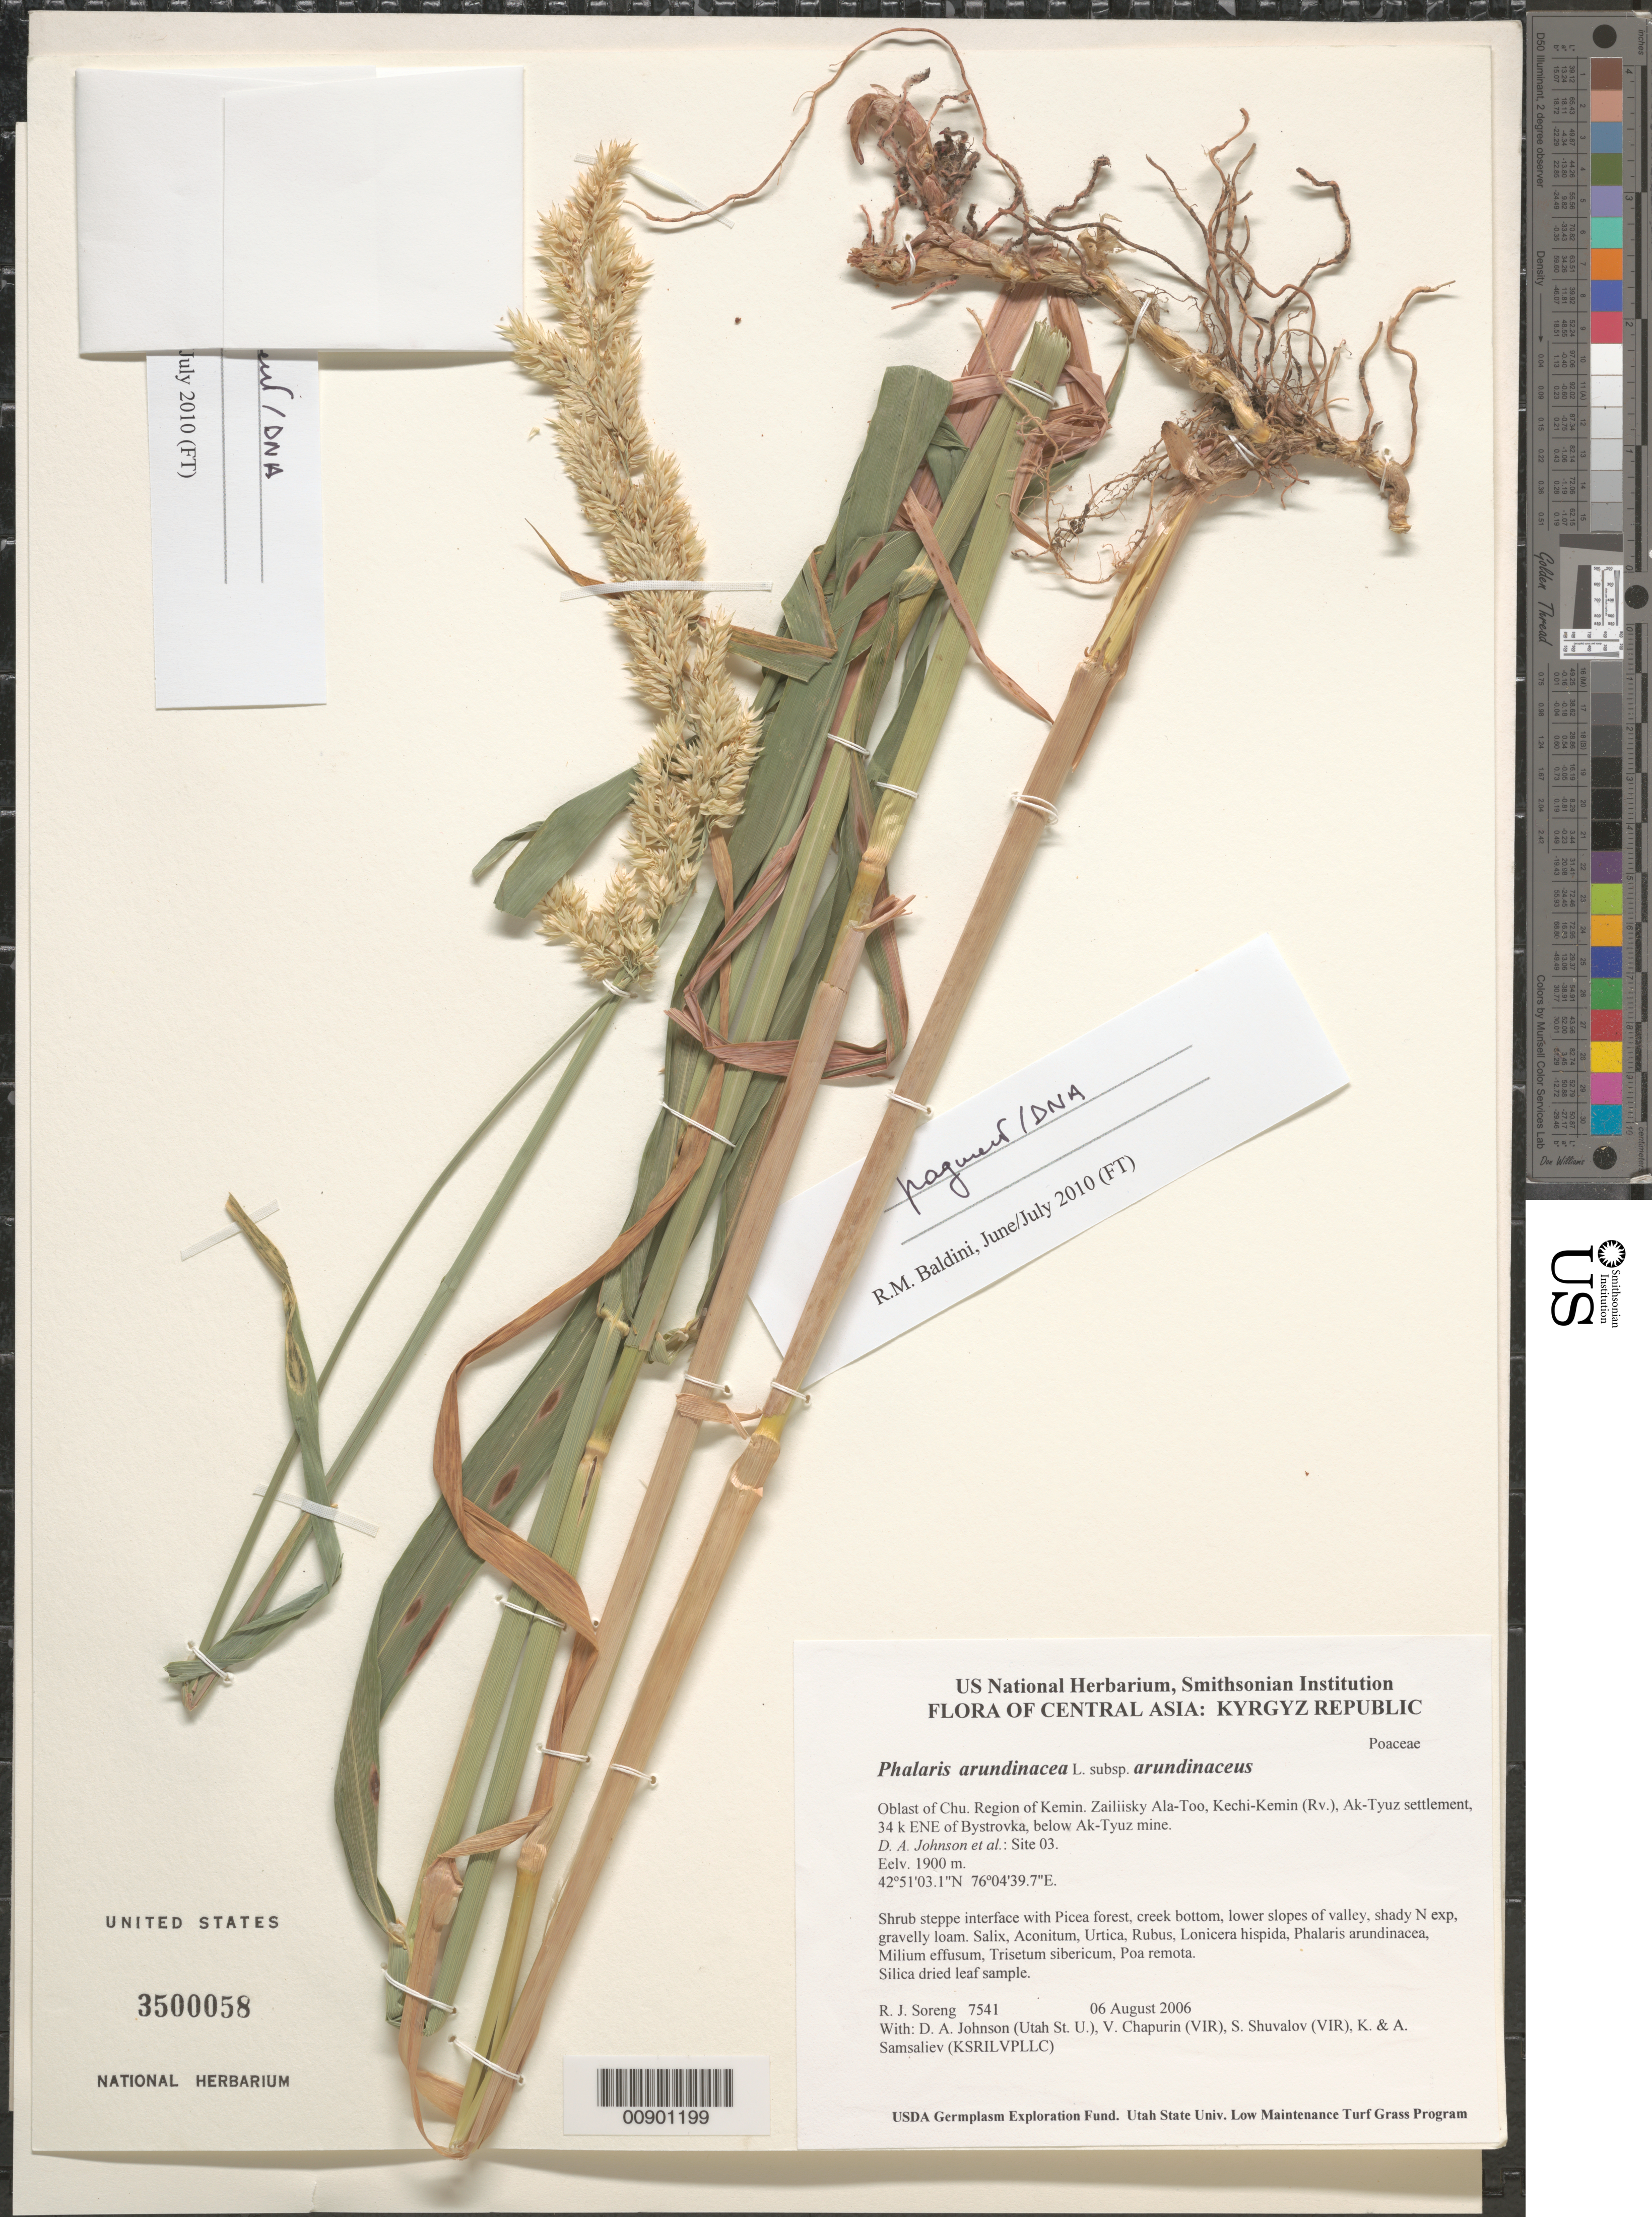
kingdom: Plantae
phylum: Tracheophyta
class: Liliopsida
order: Poales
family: Poaceae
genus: Phalaris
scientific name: Phalaris arundinacea subsp. arundinacea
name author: L.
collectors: R. J. Soreng, D. Johnson, S. Shuvalov, V. Chapurin, K. Samsaliev & A. Samsaliev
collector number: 7541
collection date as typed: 06 Aug 2006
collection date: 2006-08-06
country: Kyrgyzstan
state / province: Chu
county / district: Kemin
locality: Zailiisky Ala-Too, Kechi-Kemin (Rv.), Ak-Tyuz settlement, 34 km ENE of Bystrovka, below Ak-Tyuz mine.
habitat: Shrub steppe interface with Picea forest, creek bottom, lower slopes of valley, shady N exp, gravelly loam.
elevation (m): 1900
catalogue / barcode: US 3500058